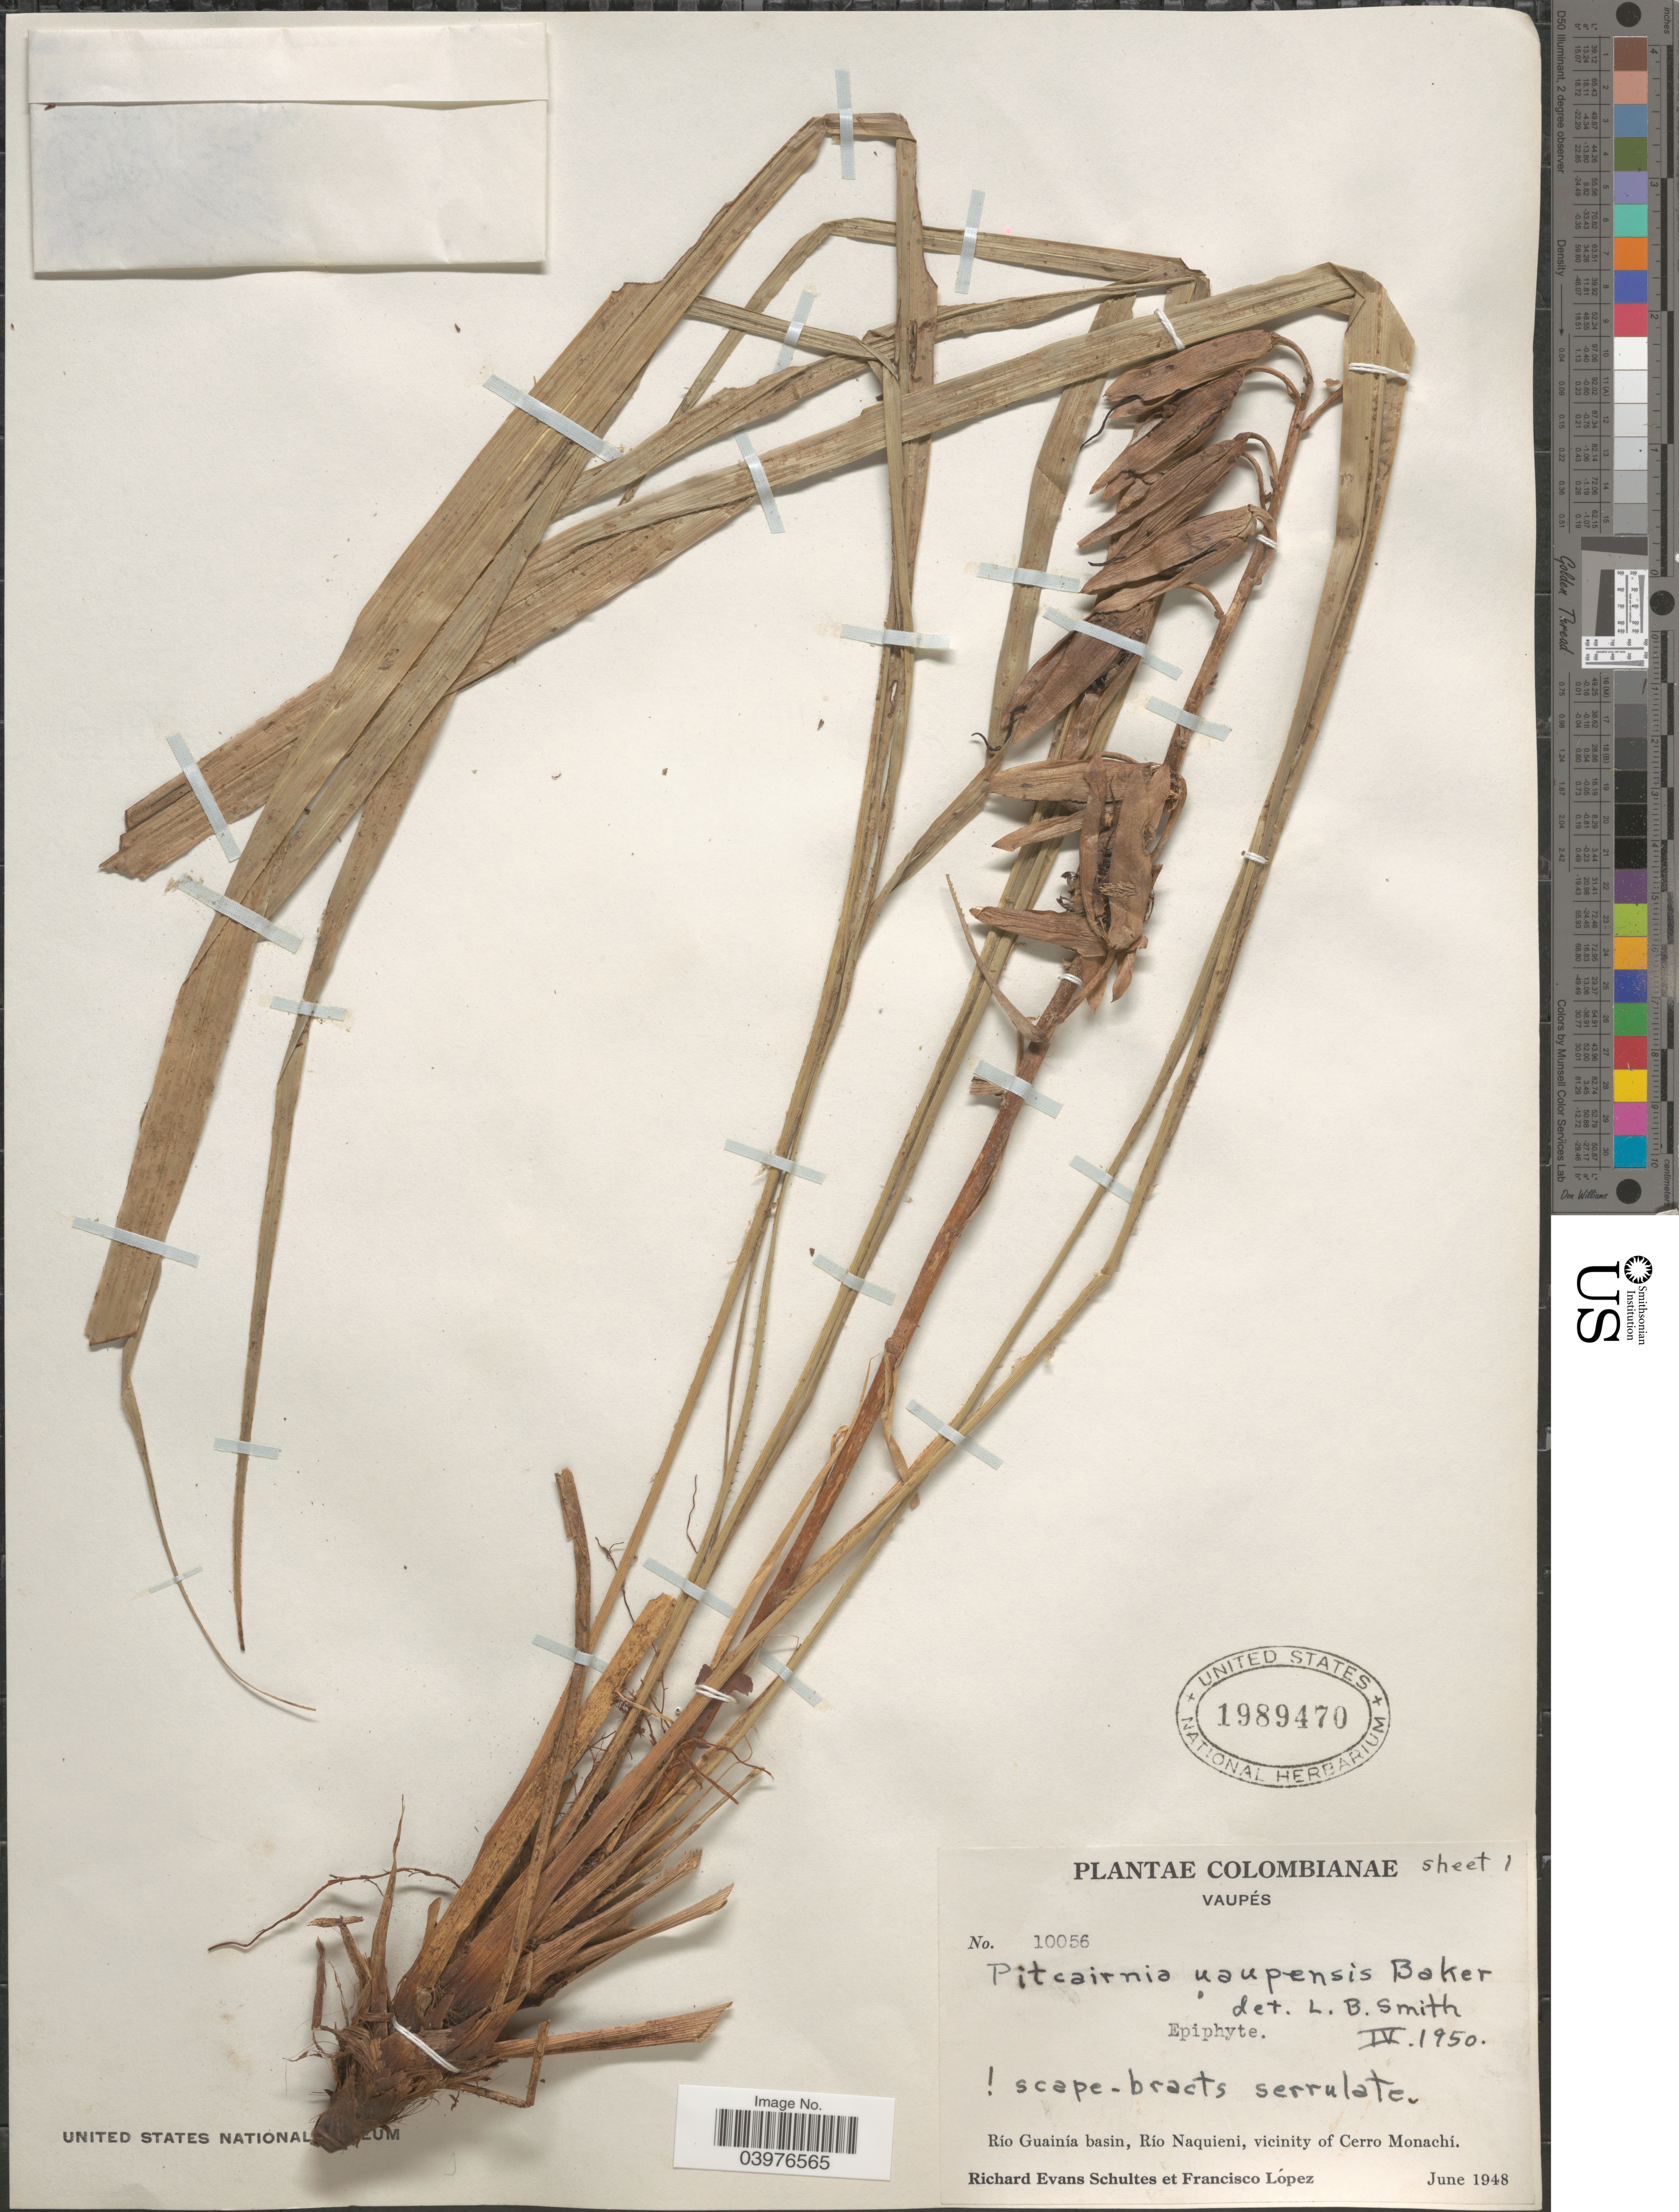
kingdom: Plantae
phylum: Tracheophyta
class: Liliopsida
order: Poales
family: Bromeliaceae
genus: Pitcairnia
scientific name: Pitcairnia uaupensis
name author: Baker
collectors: R. E. Schultes & F. Lopéz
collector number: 10056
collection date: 1948-06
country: Colombia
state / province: Vaupés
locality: Río Guainía basin, Río Naquieni, vicinity of Cerro Monachí.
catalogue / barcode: US 1989470